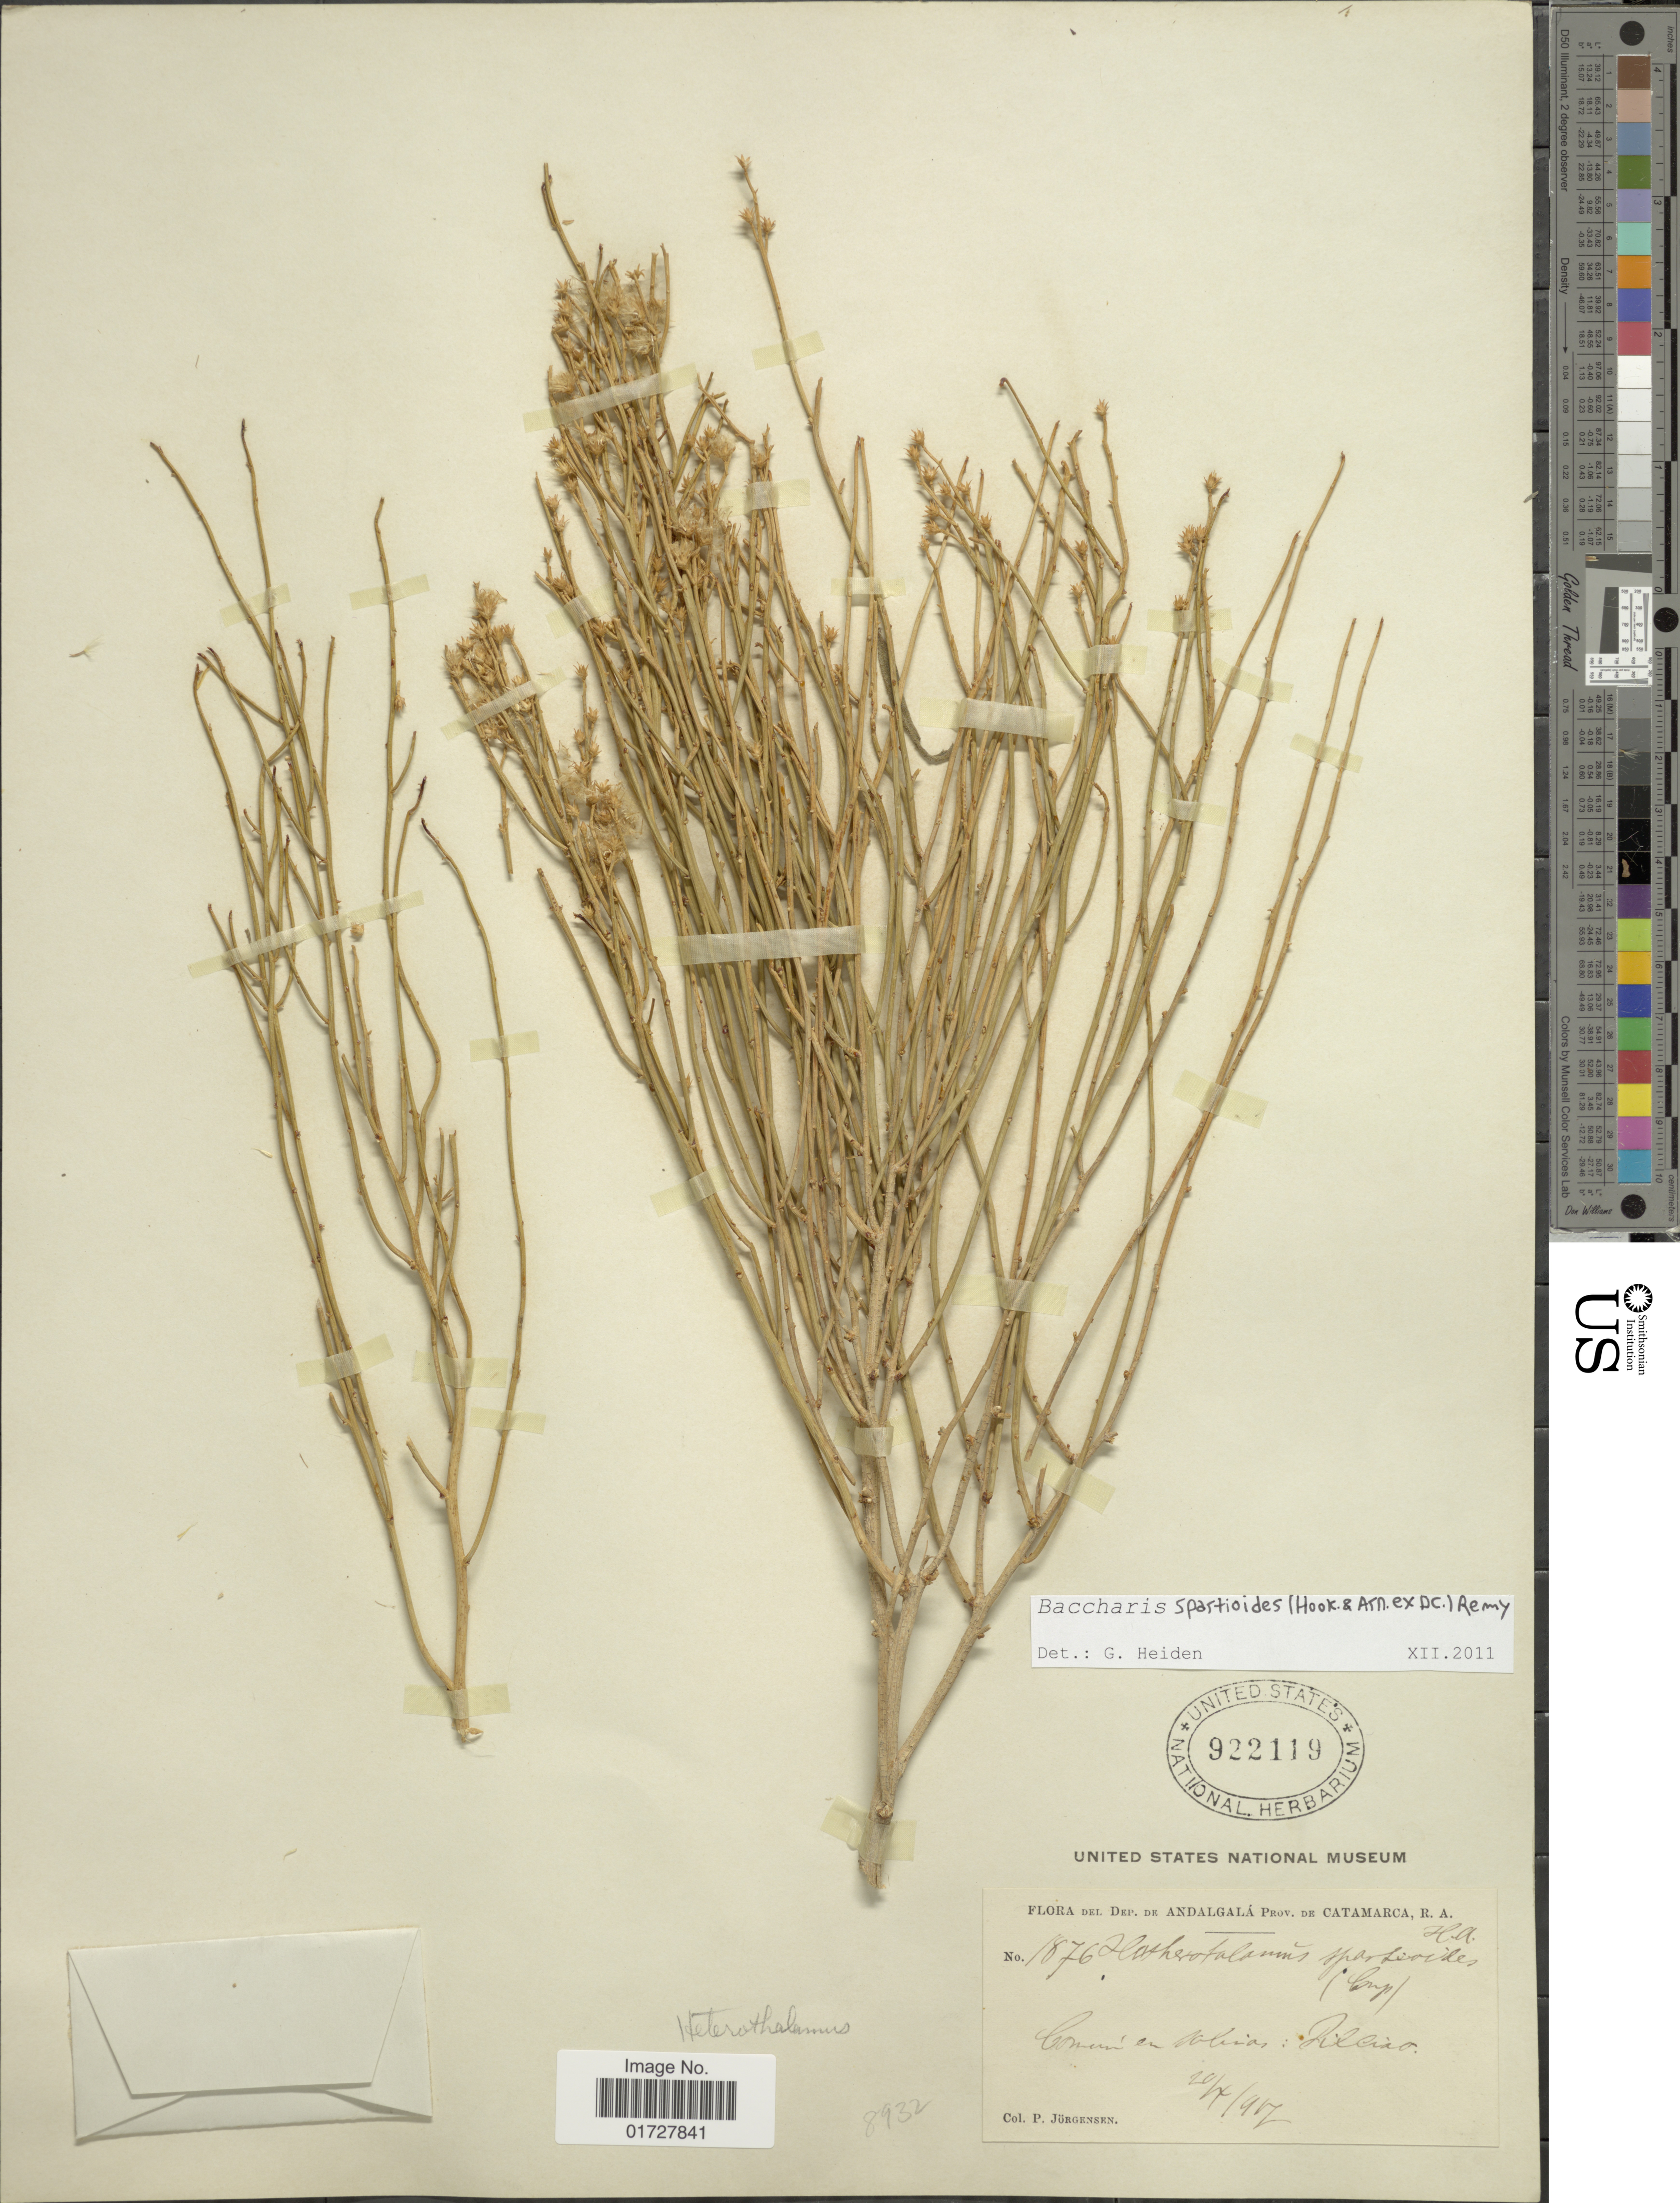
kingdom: Plantae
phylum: Tracheophyta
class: Magnoliopsida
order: Asterales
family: Asteraceae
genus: Baccharis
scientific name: Baccharis spartioides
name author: (Hook. & Arn. ex DC.) J. Rémy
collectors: P. Jörgensen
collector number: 1876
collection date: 1907-10-20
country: Argentina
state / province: Catamarca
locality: Dep. de Andalgala, Pilliao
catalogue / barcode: US 922119